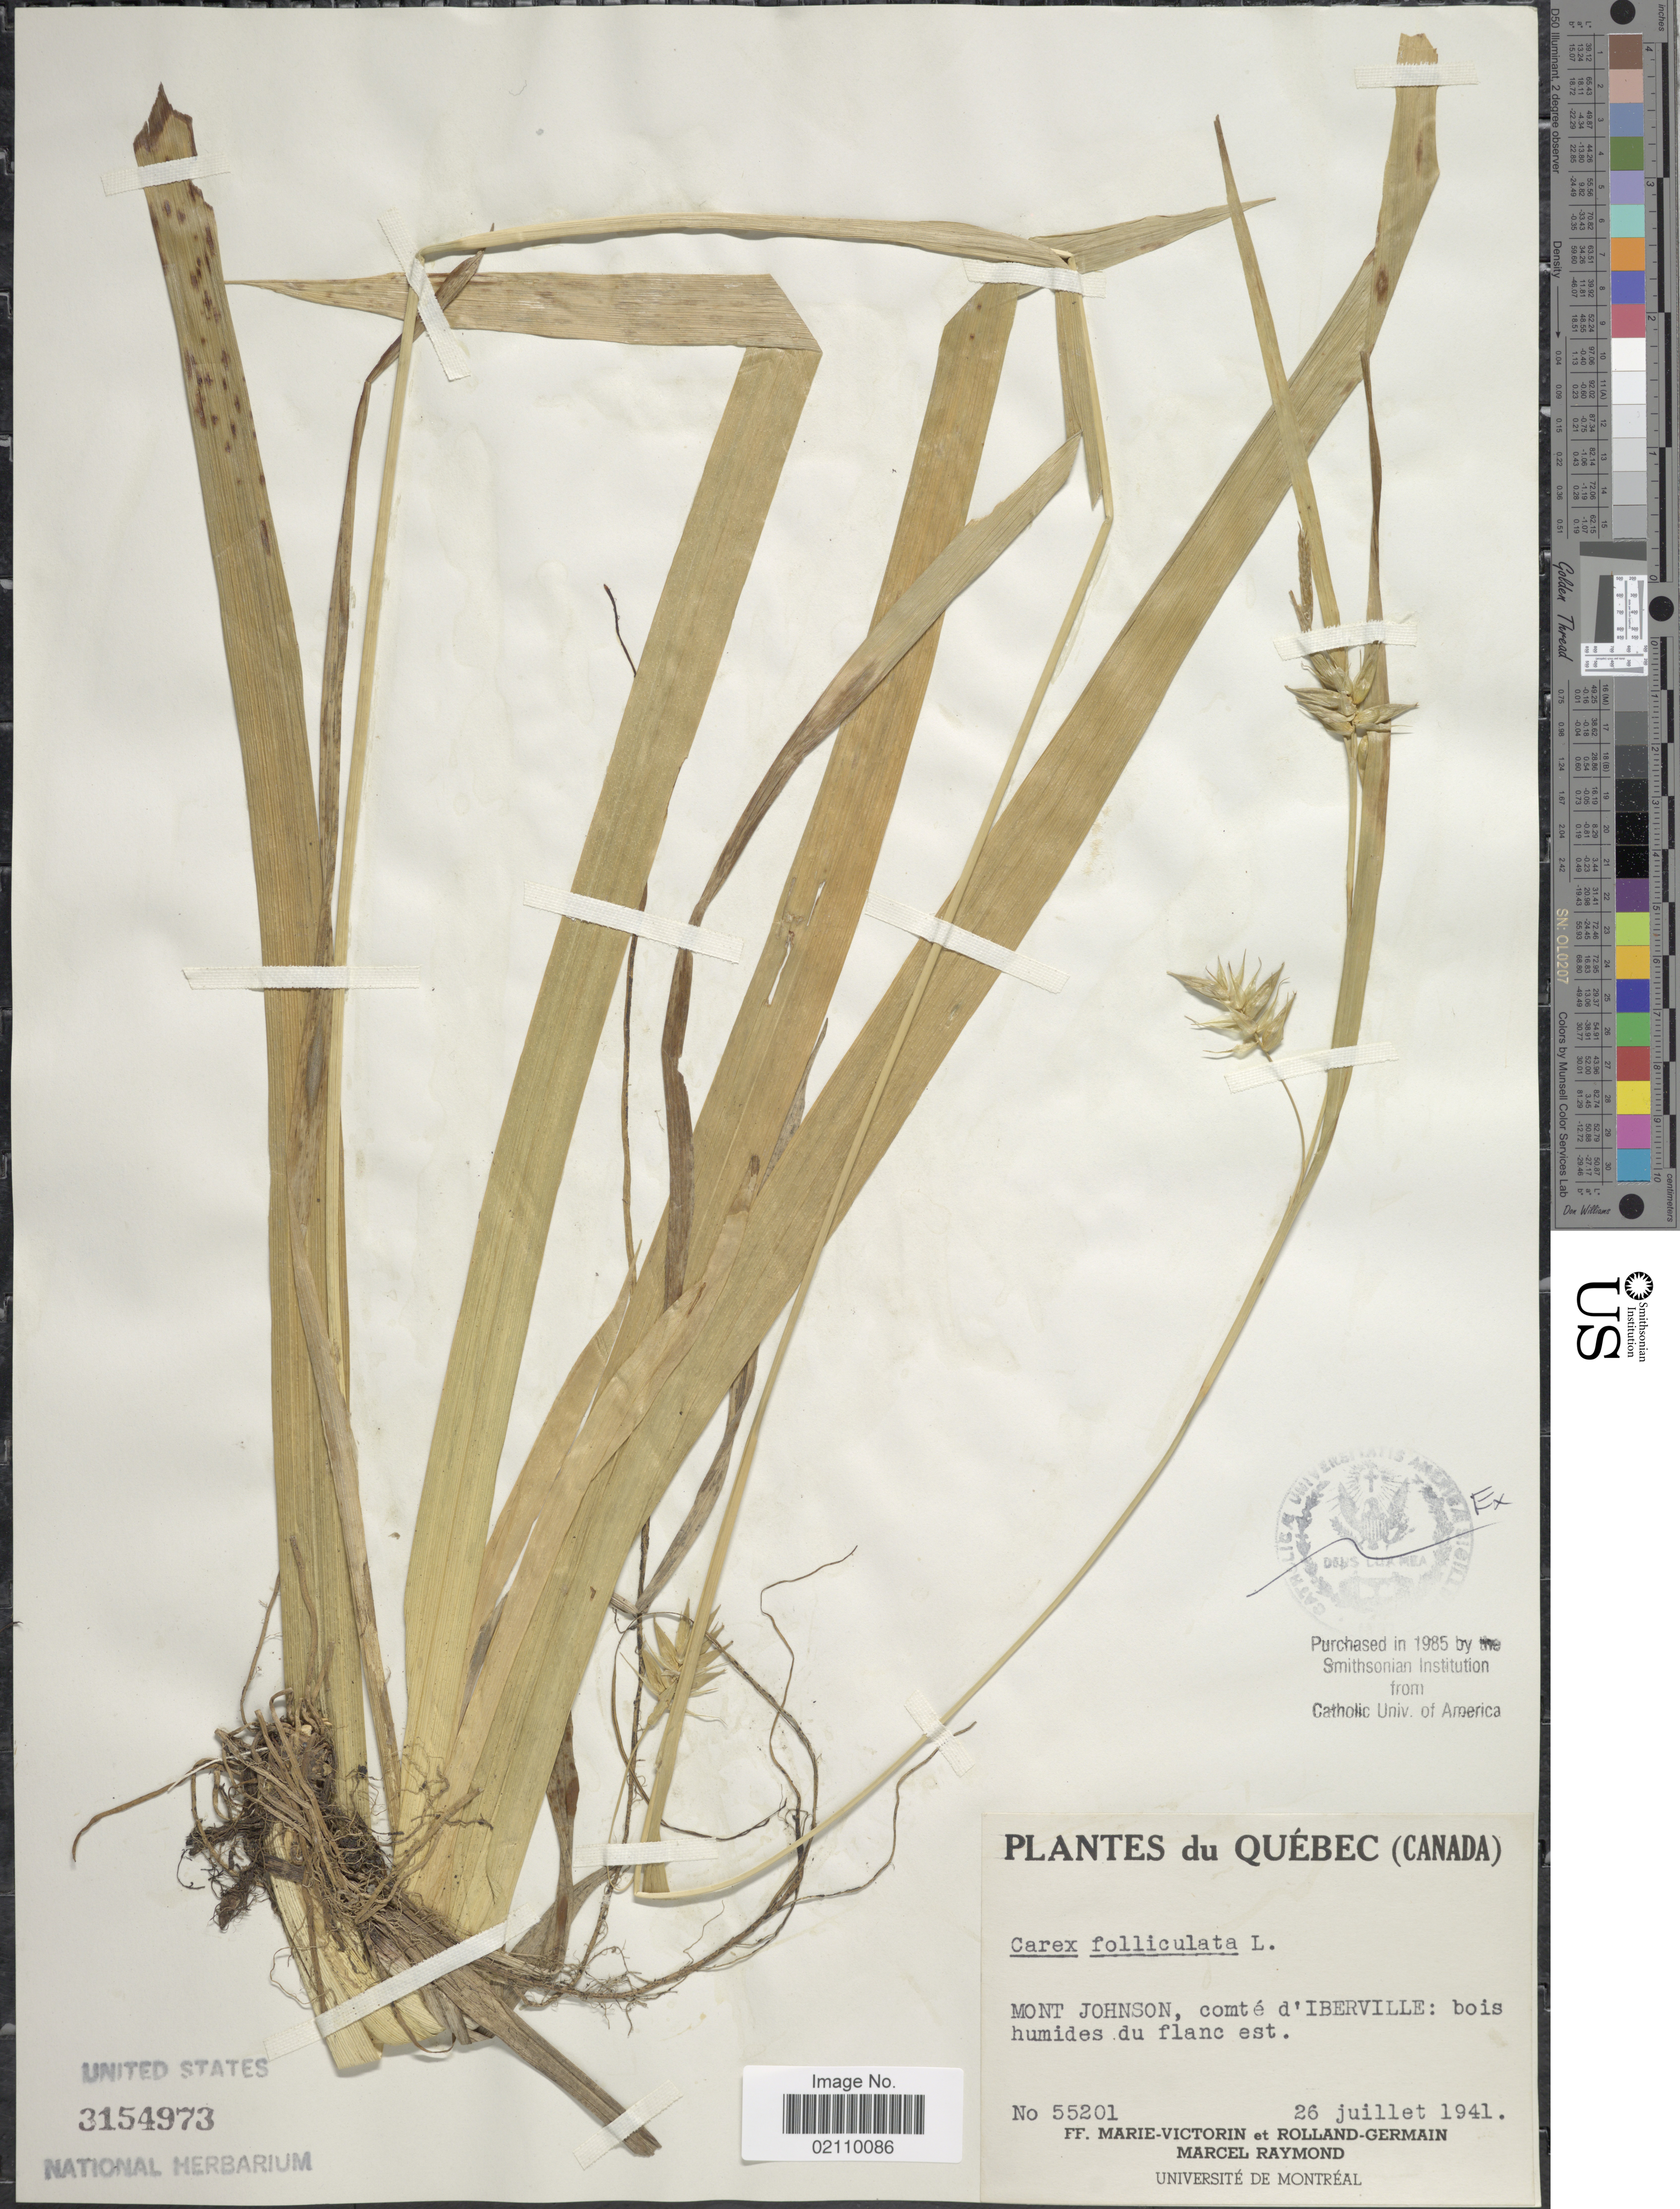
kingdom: Plantae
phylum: Tracheophyta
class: Liliopsida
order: Poales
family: Cyperaceae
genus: Carex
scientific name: Carex folliculata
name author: L.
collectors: F. Marie-Victorin & Rolland-Germain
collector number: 55201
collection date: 1941-07-26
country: Canada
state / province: Quebec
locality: Mont Johnson, comte d'Iberville: bois humides du flanc est.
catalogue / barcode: US 3154973